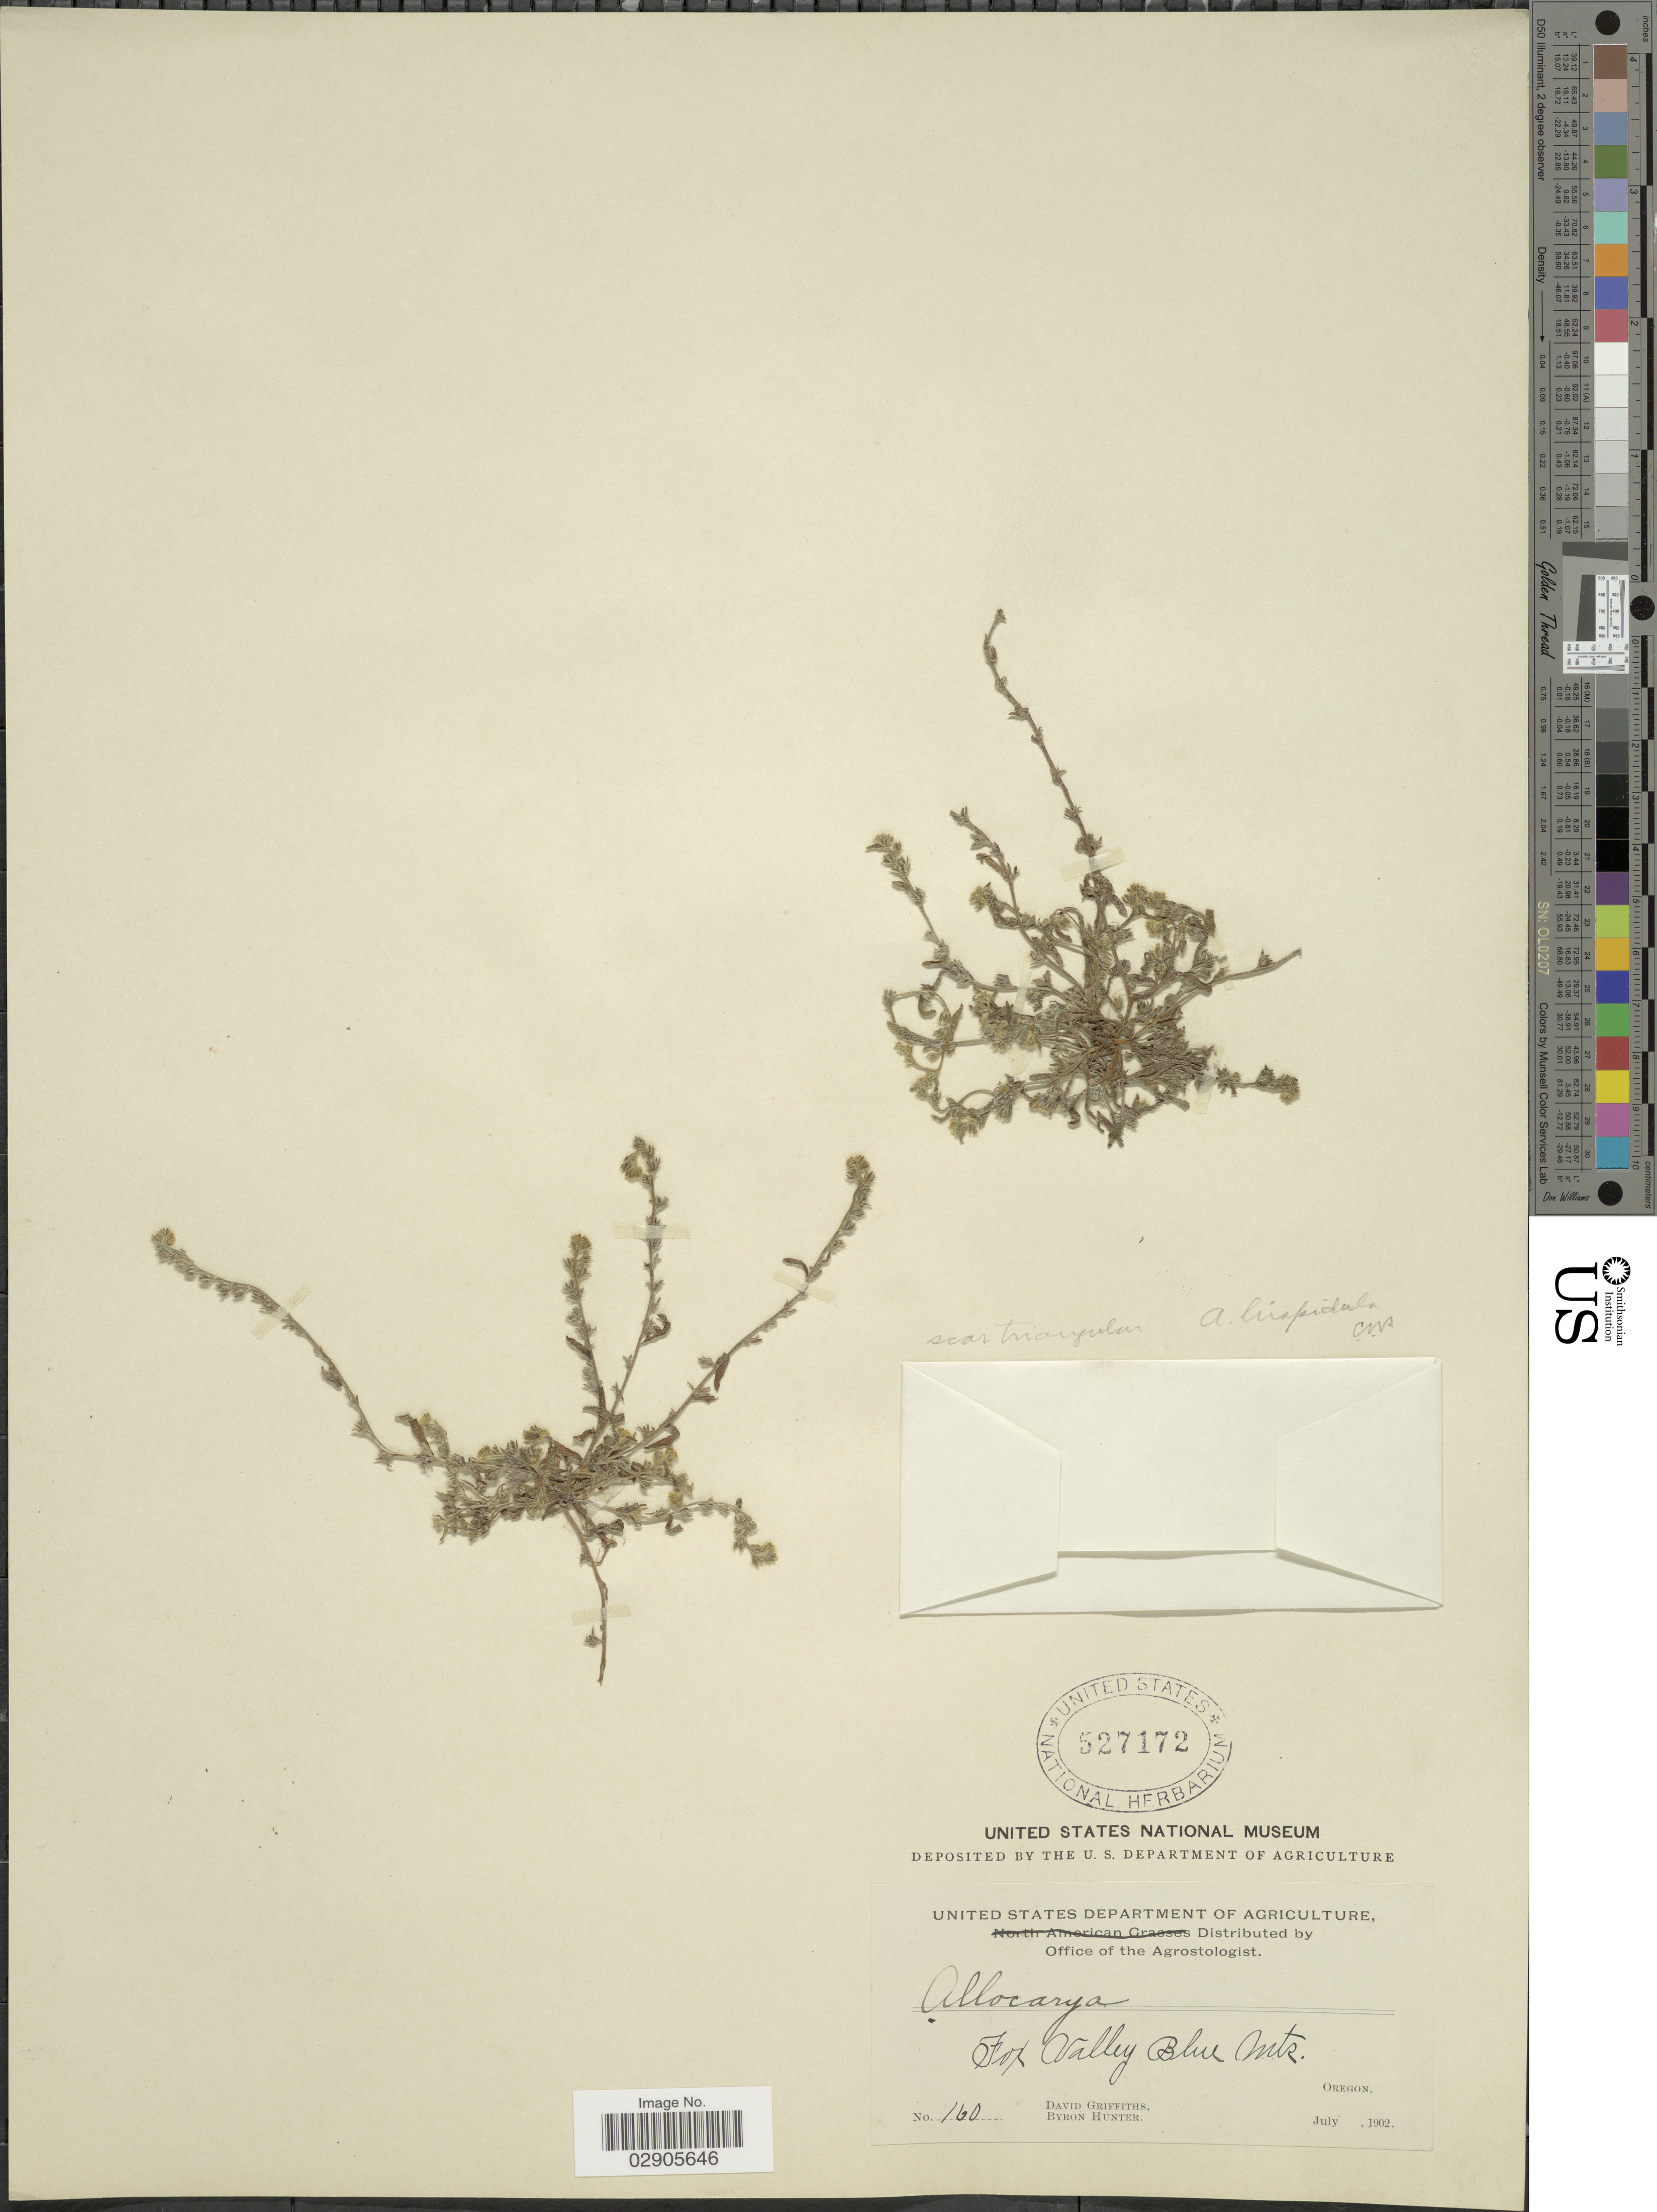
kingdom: Plantae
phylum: Tracheophyta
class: Magnoliopsida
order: Boraginales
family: Boraginaceae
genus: Plagiobothrys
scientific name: Plagiobothrys hispidulus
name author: (Greene) I.M. Johnst.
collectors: D. Griffiths & B. Hunter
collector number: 160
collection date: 1902-07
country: United States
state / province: Oregon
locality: Fox Valley Blue Mts.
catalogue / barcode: US 527172